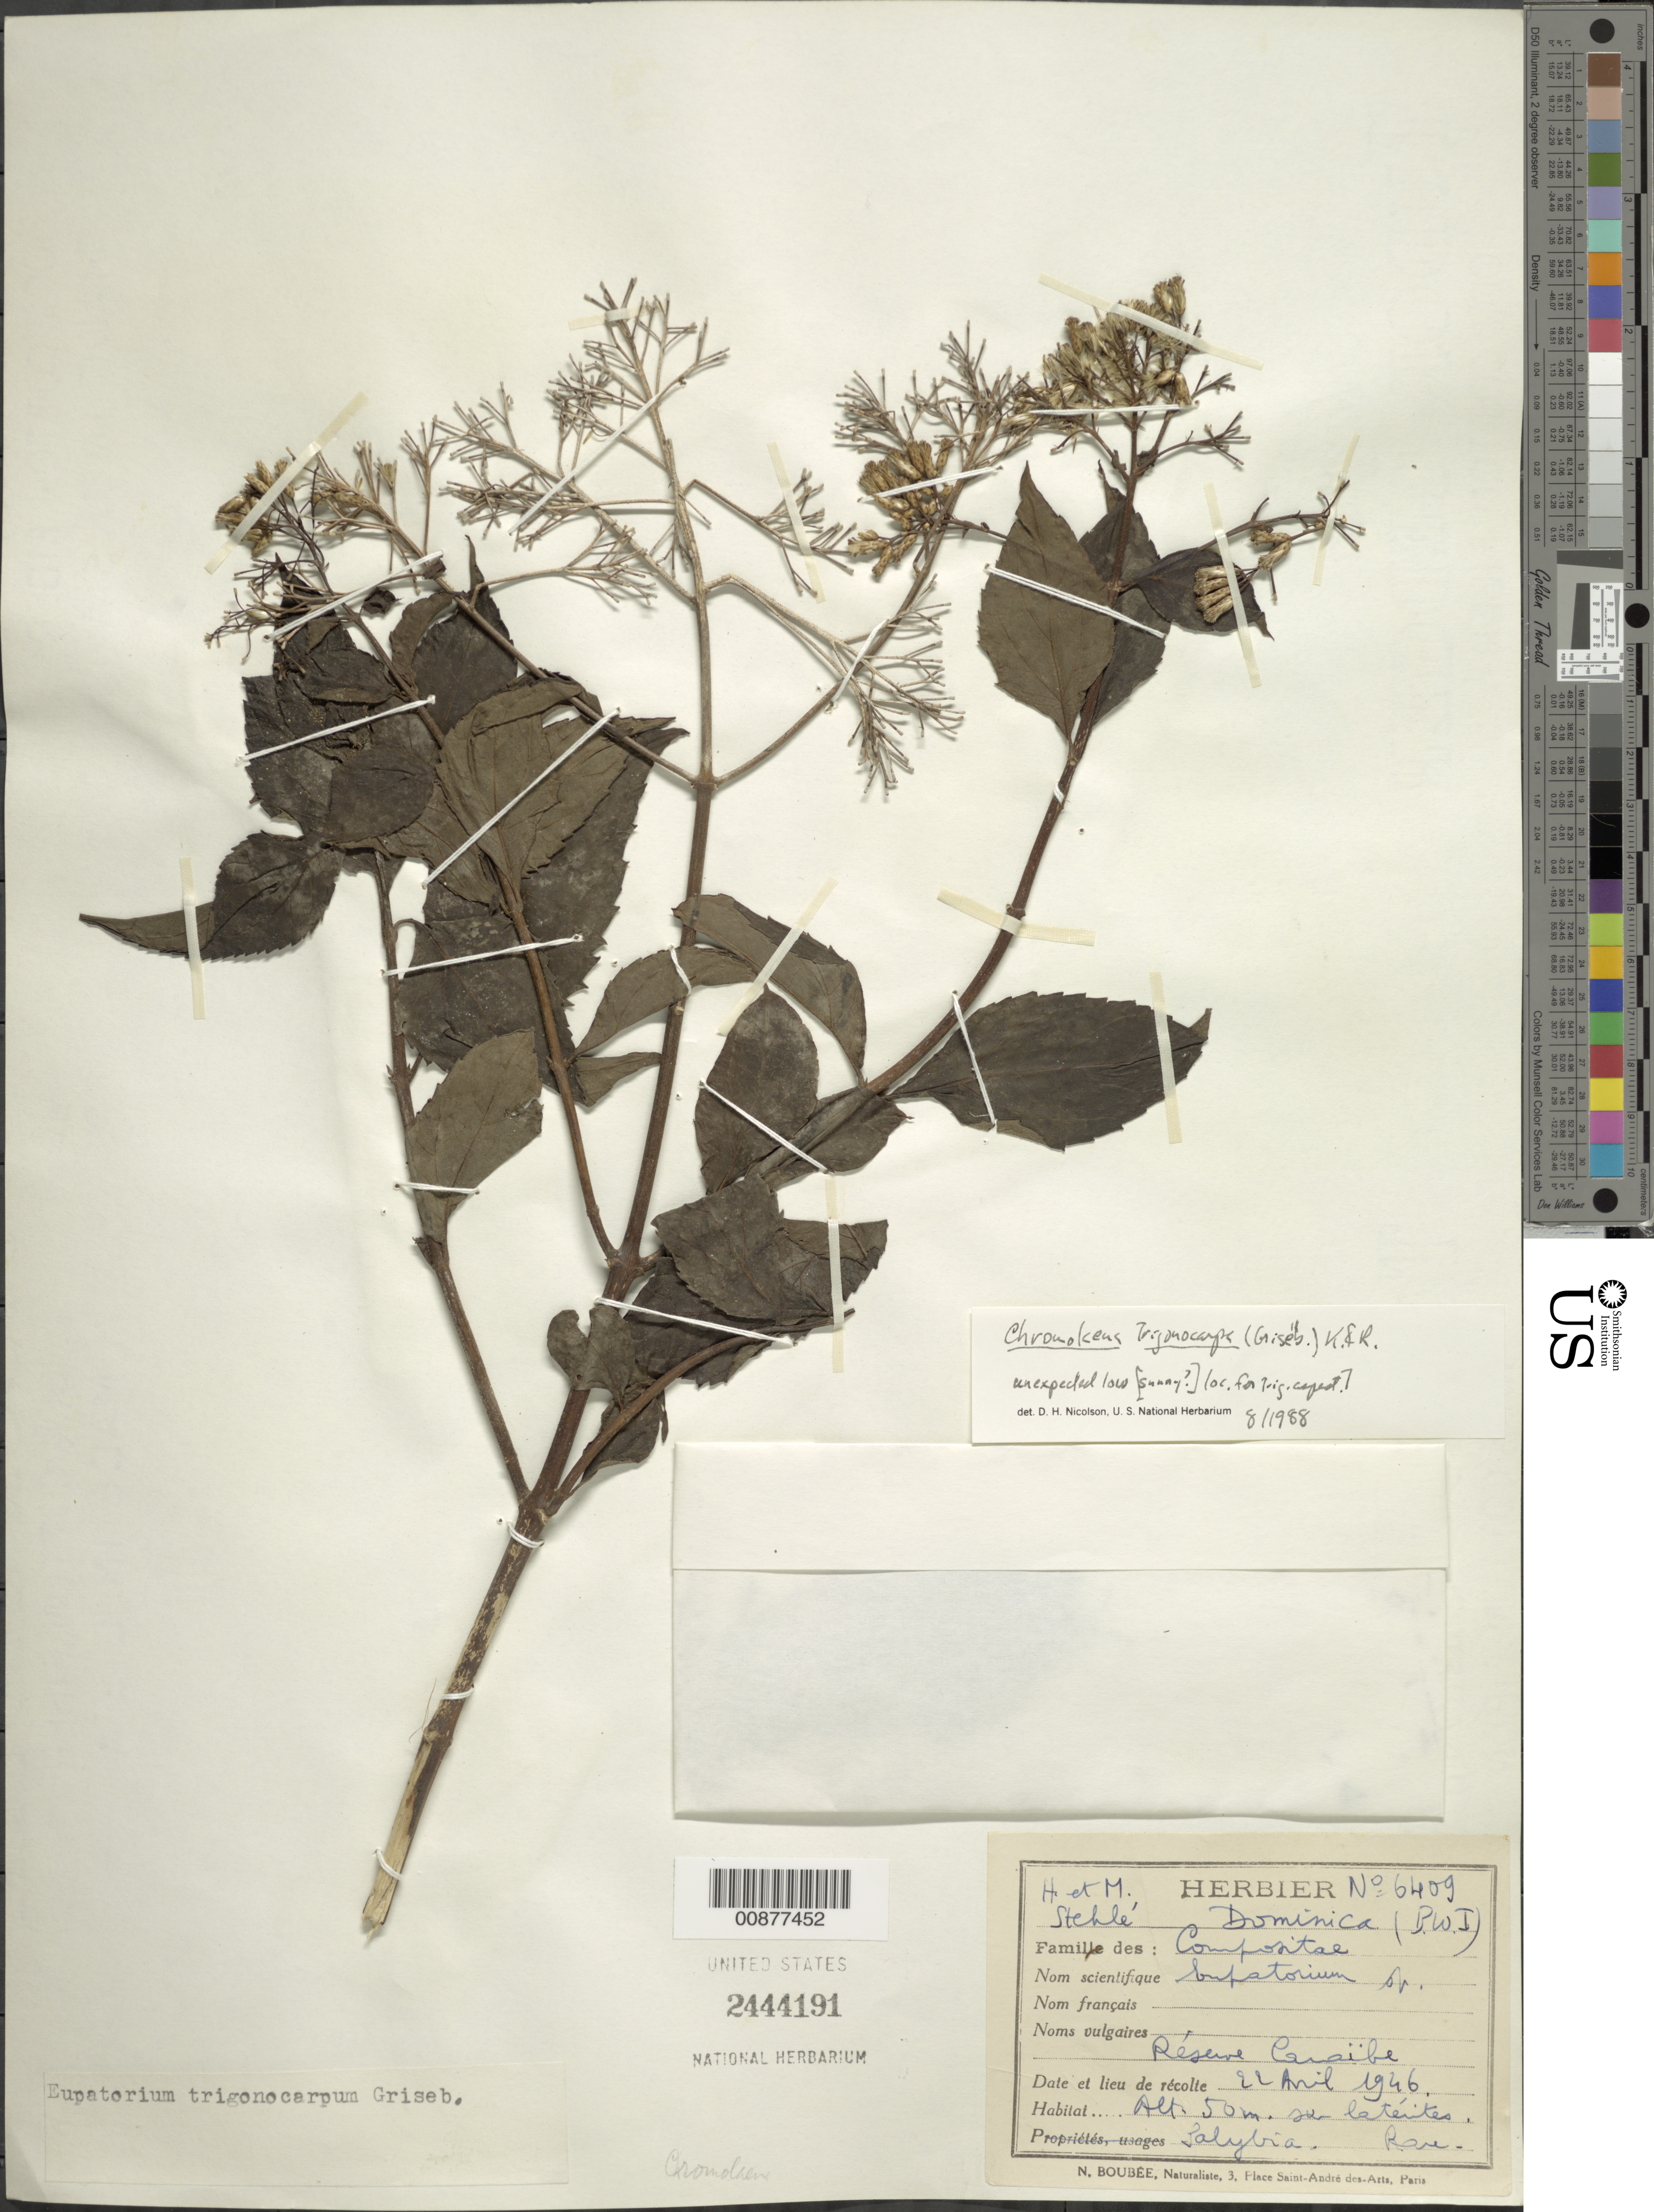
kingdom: Plantae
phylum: Tracheophyta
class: Magnoliopsida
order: Asterales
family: Asteraceae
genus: Chromolaena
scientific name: Chromolaena trigonocarpa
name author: (Griseb.) R.M. King & H. Rob.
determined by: Nicolson, Dan H.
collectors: H. Stehlé & M. Stehlé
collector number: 6409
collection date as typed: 22 Apr 1946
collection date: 1946-04-22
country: Dominica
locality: Réserve Caraïbe. Salybia (sp?).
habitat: Sur latérites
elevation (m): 50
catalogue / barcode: US 2444191